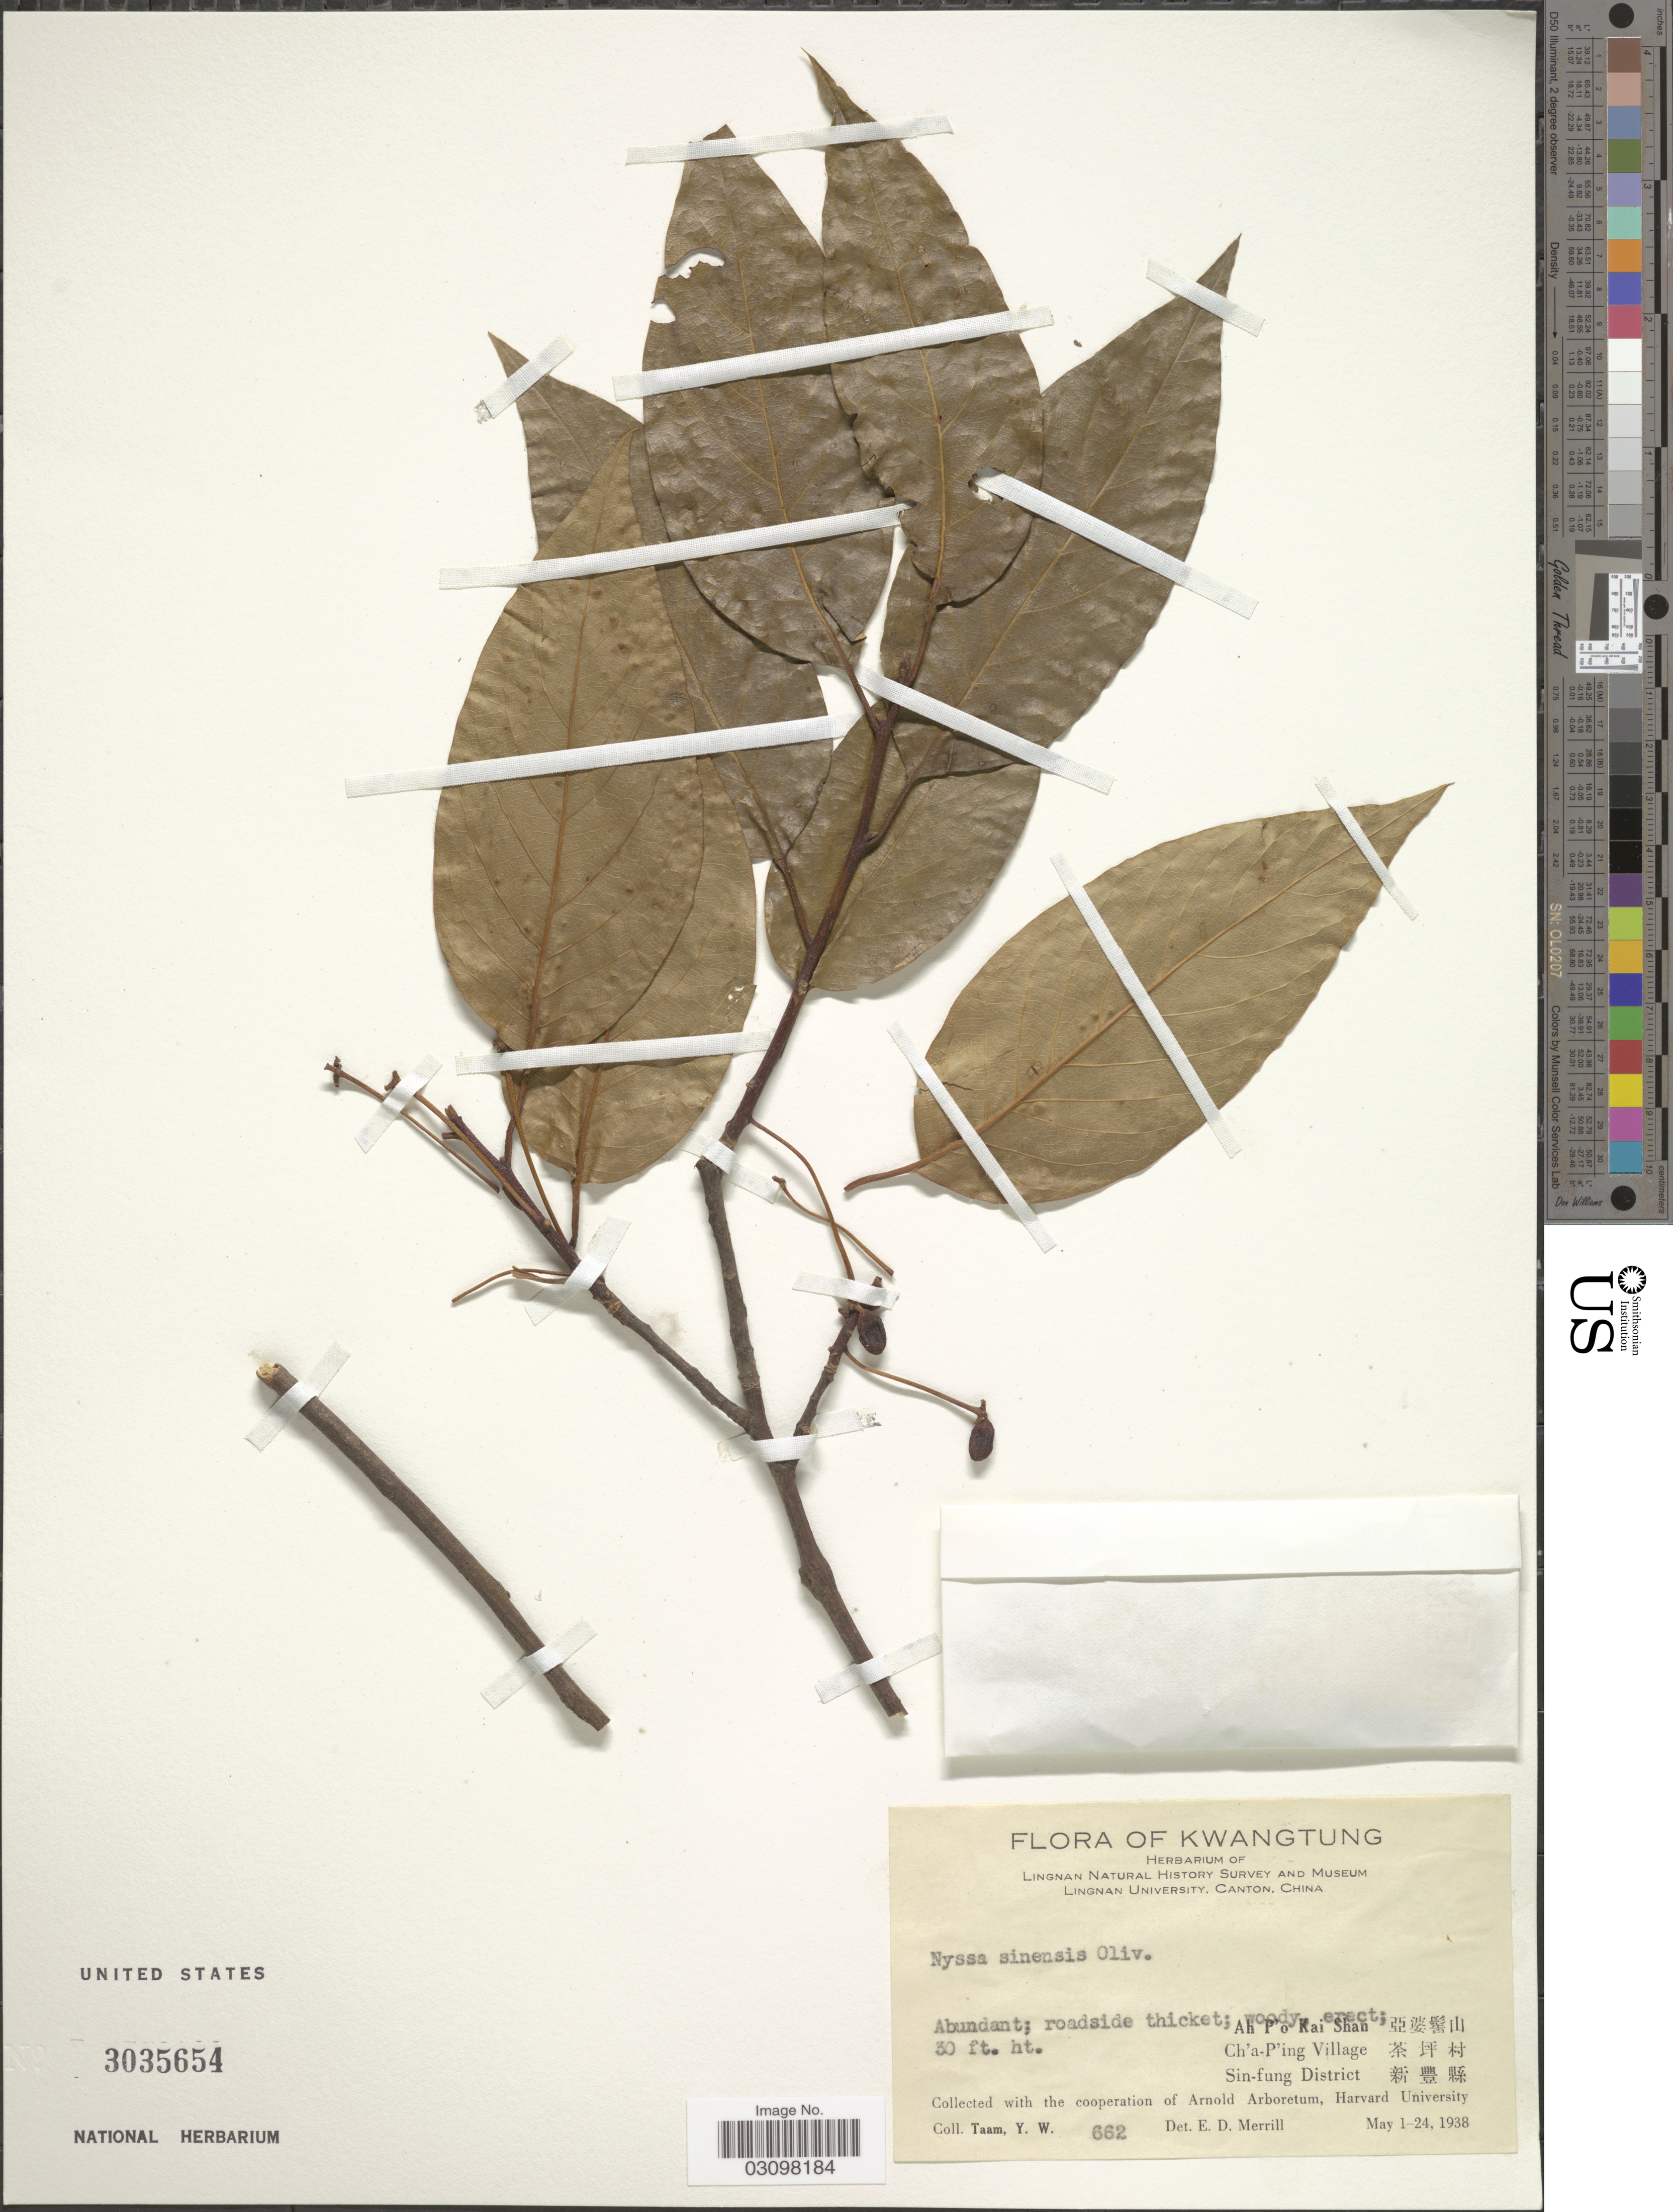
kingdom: Plantae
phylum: Tracheophyta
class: Magnoliopsida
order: Cornales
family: Nyssaceae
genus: Nyssa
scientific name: Nyssa sinensis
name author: Oliv. in Hook.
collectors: Y. W. Taam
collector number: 662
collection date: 1938-05-01/1938-05-24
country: China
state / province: Guangdong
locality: Kwangtung. Ah Po Kai Shan. Ch'a-Ping Village. Sin-fung District.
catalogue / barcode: US 3035654